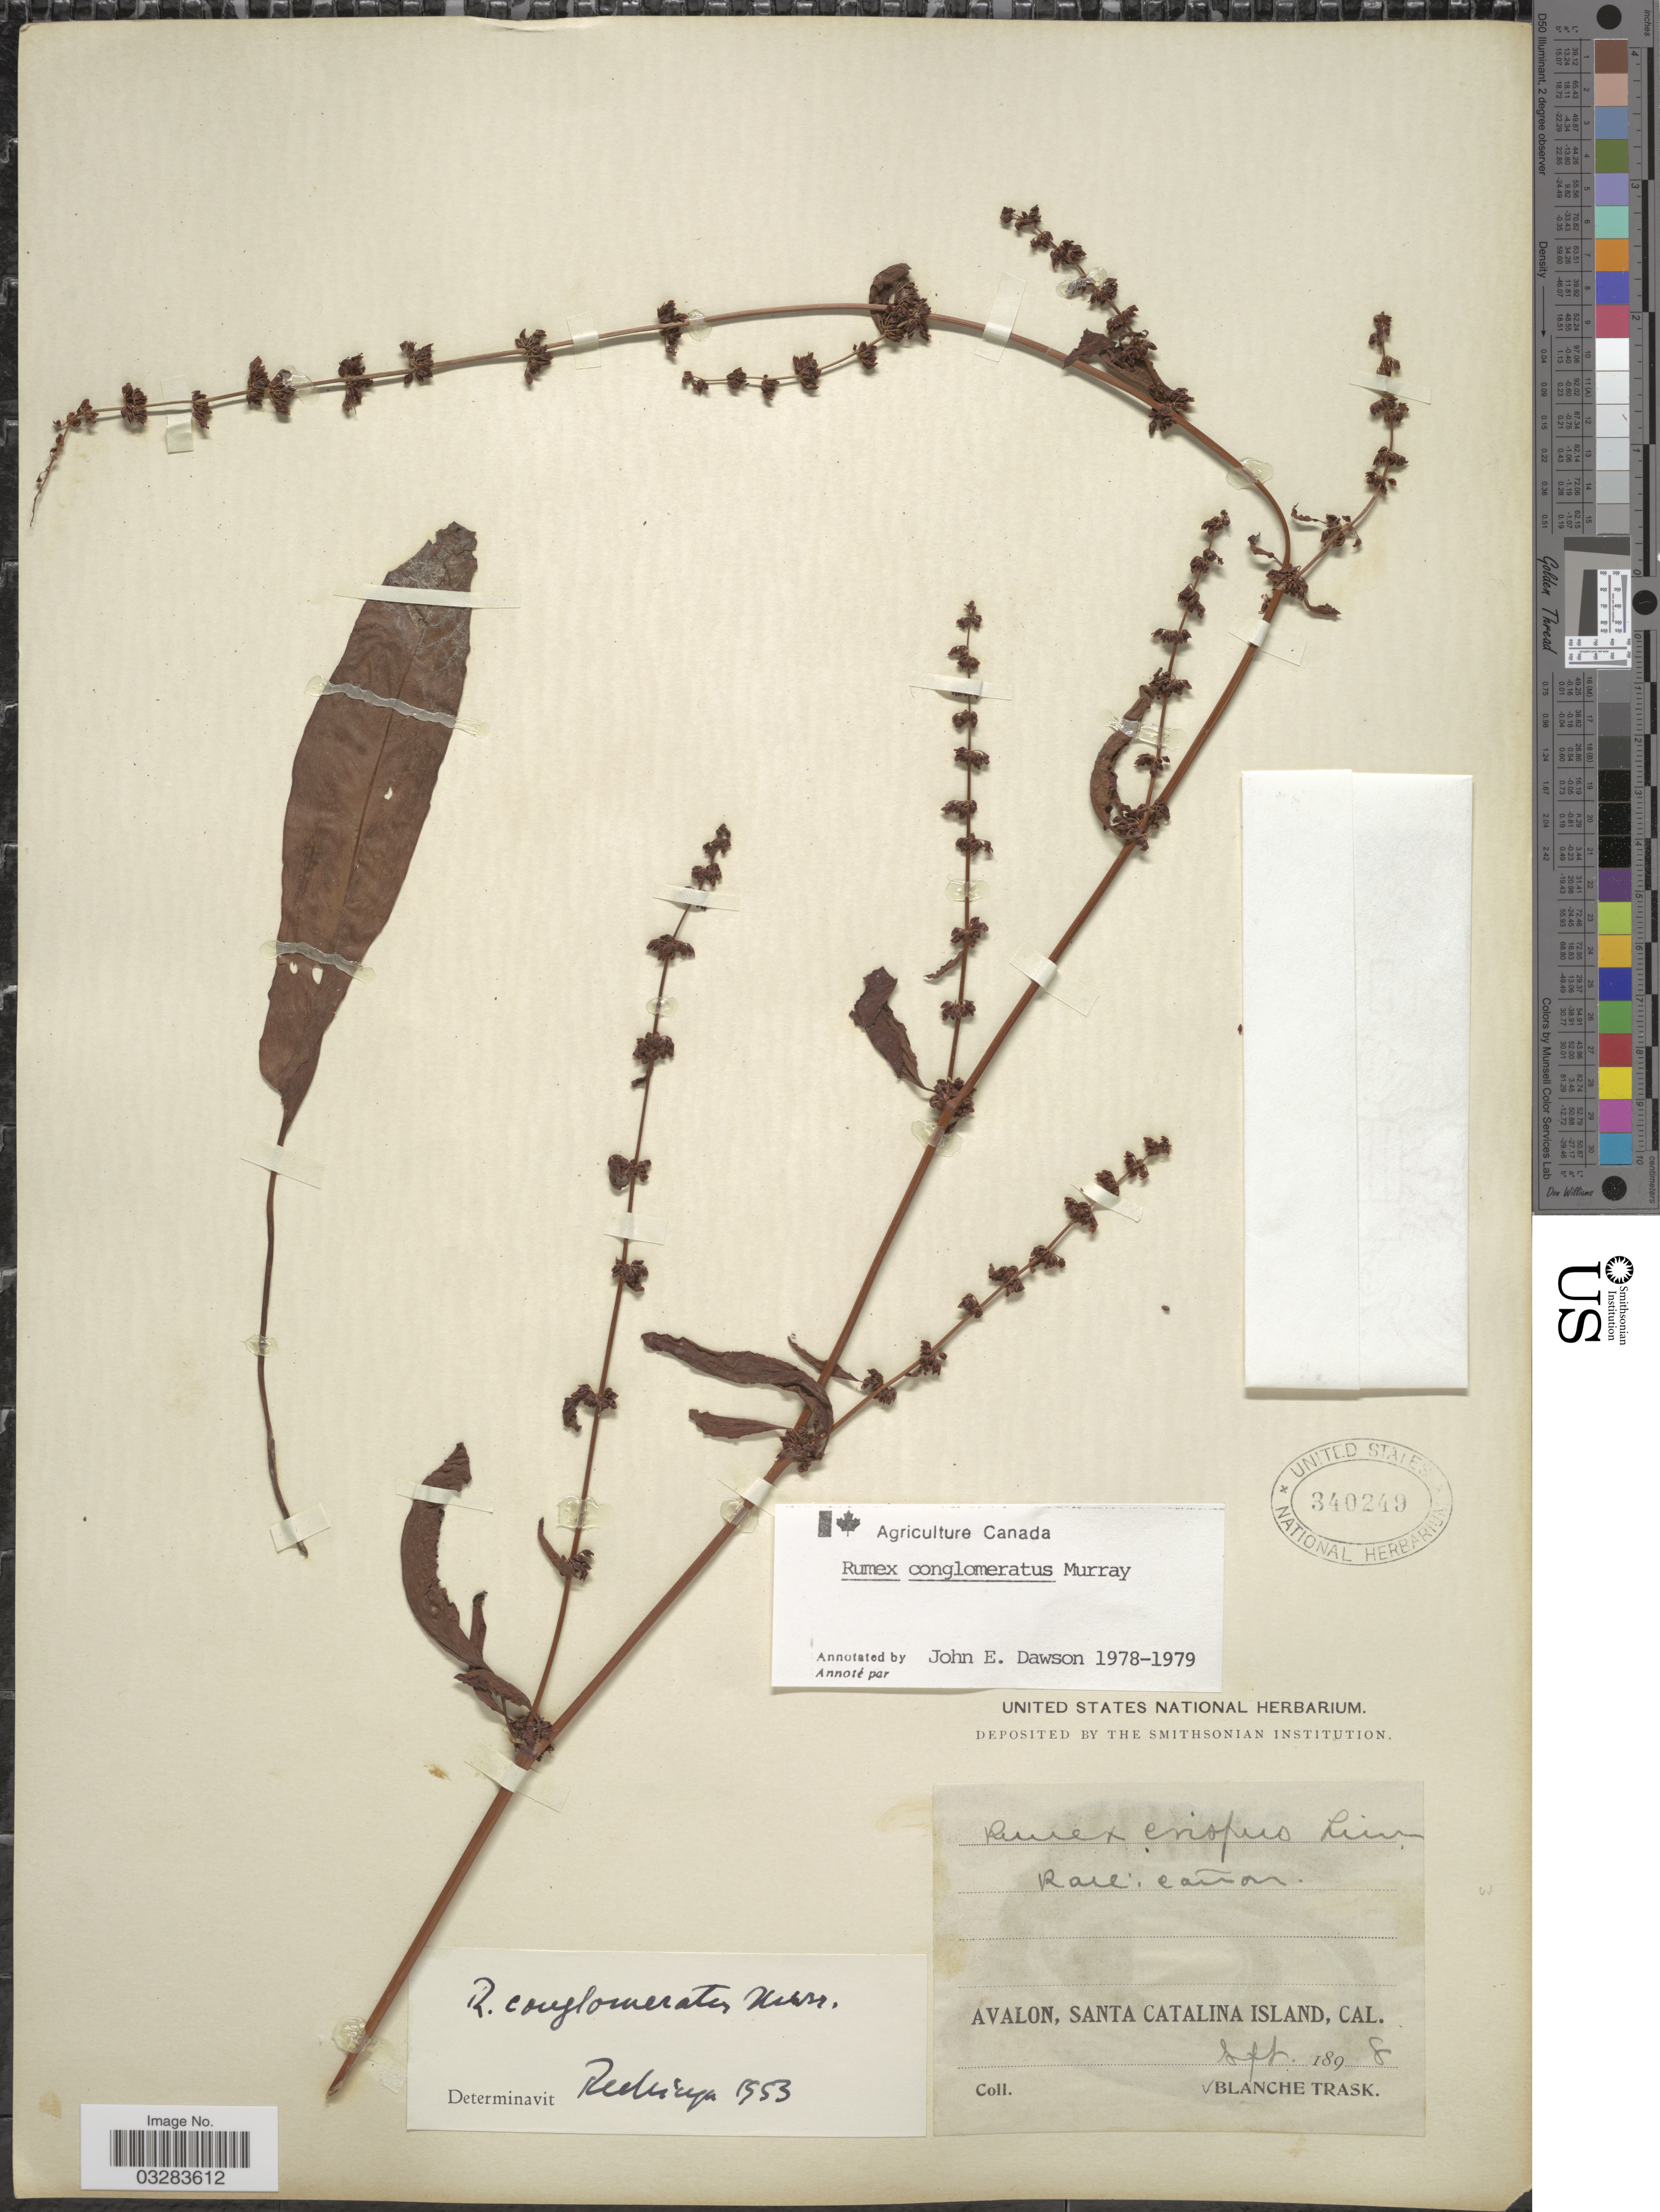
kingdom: Plantae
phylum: Tracheophyta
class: Magnoliopsida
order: Caryophyllales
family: Polygonaceae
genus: Rumex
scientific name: Rumex conglomeratus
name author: Murray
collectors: B. Trask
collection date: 1898-09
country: United States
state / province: California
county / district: Los Angeles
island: Santa Catalina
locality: Avalon, Santa Catalina Island.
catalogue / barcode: US 340249